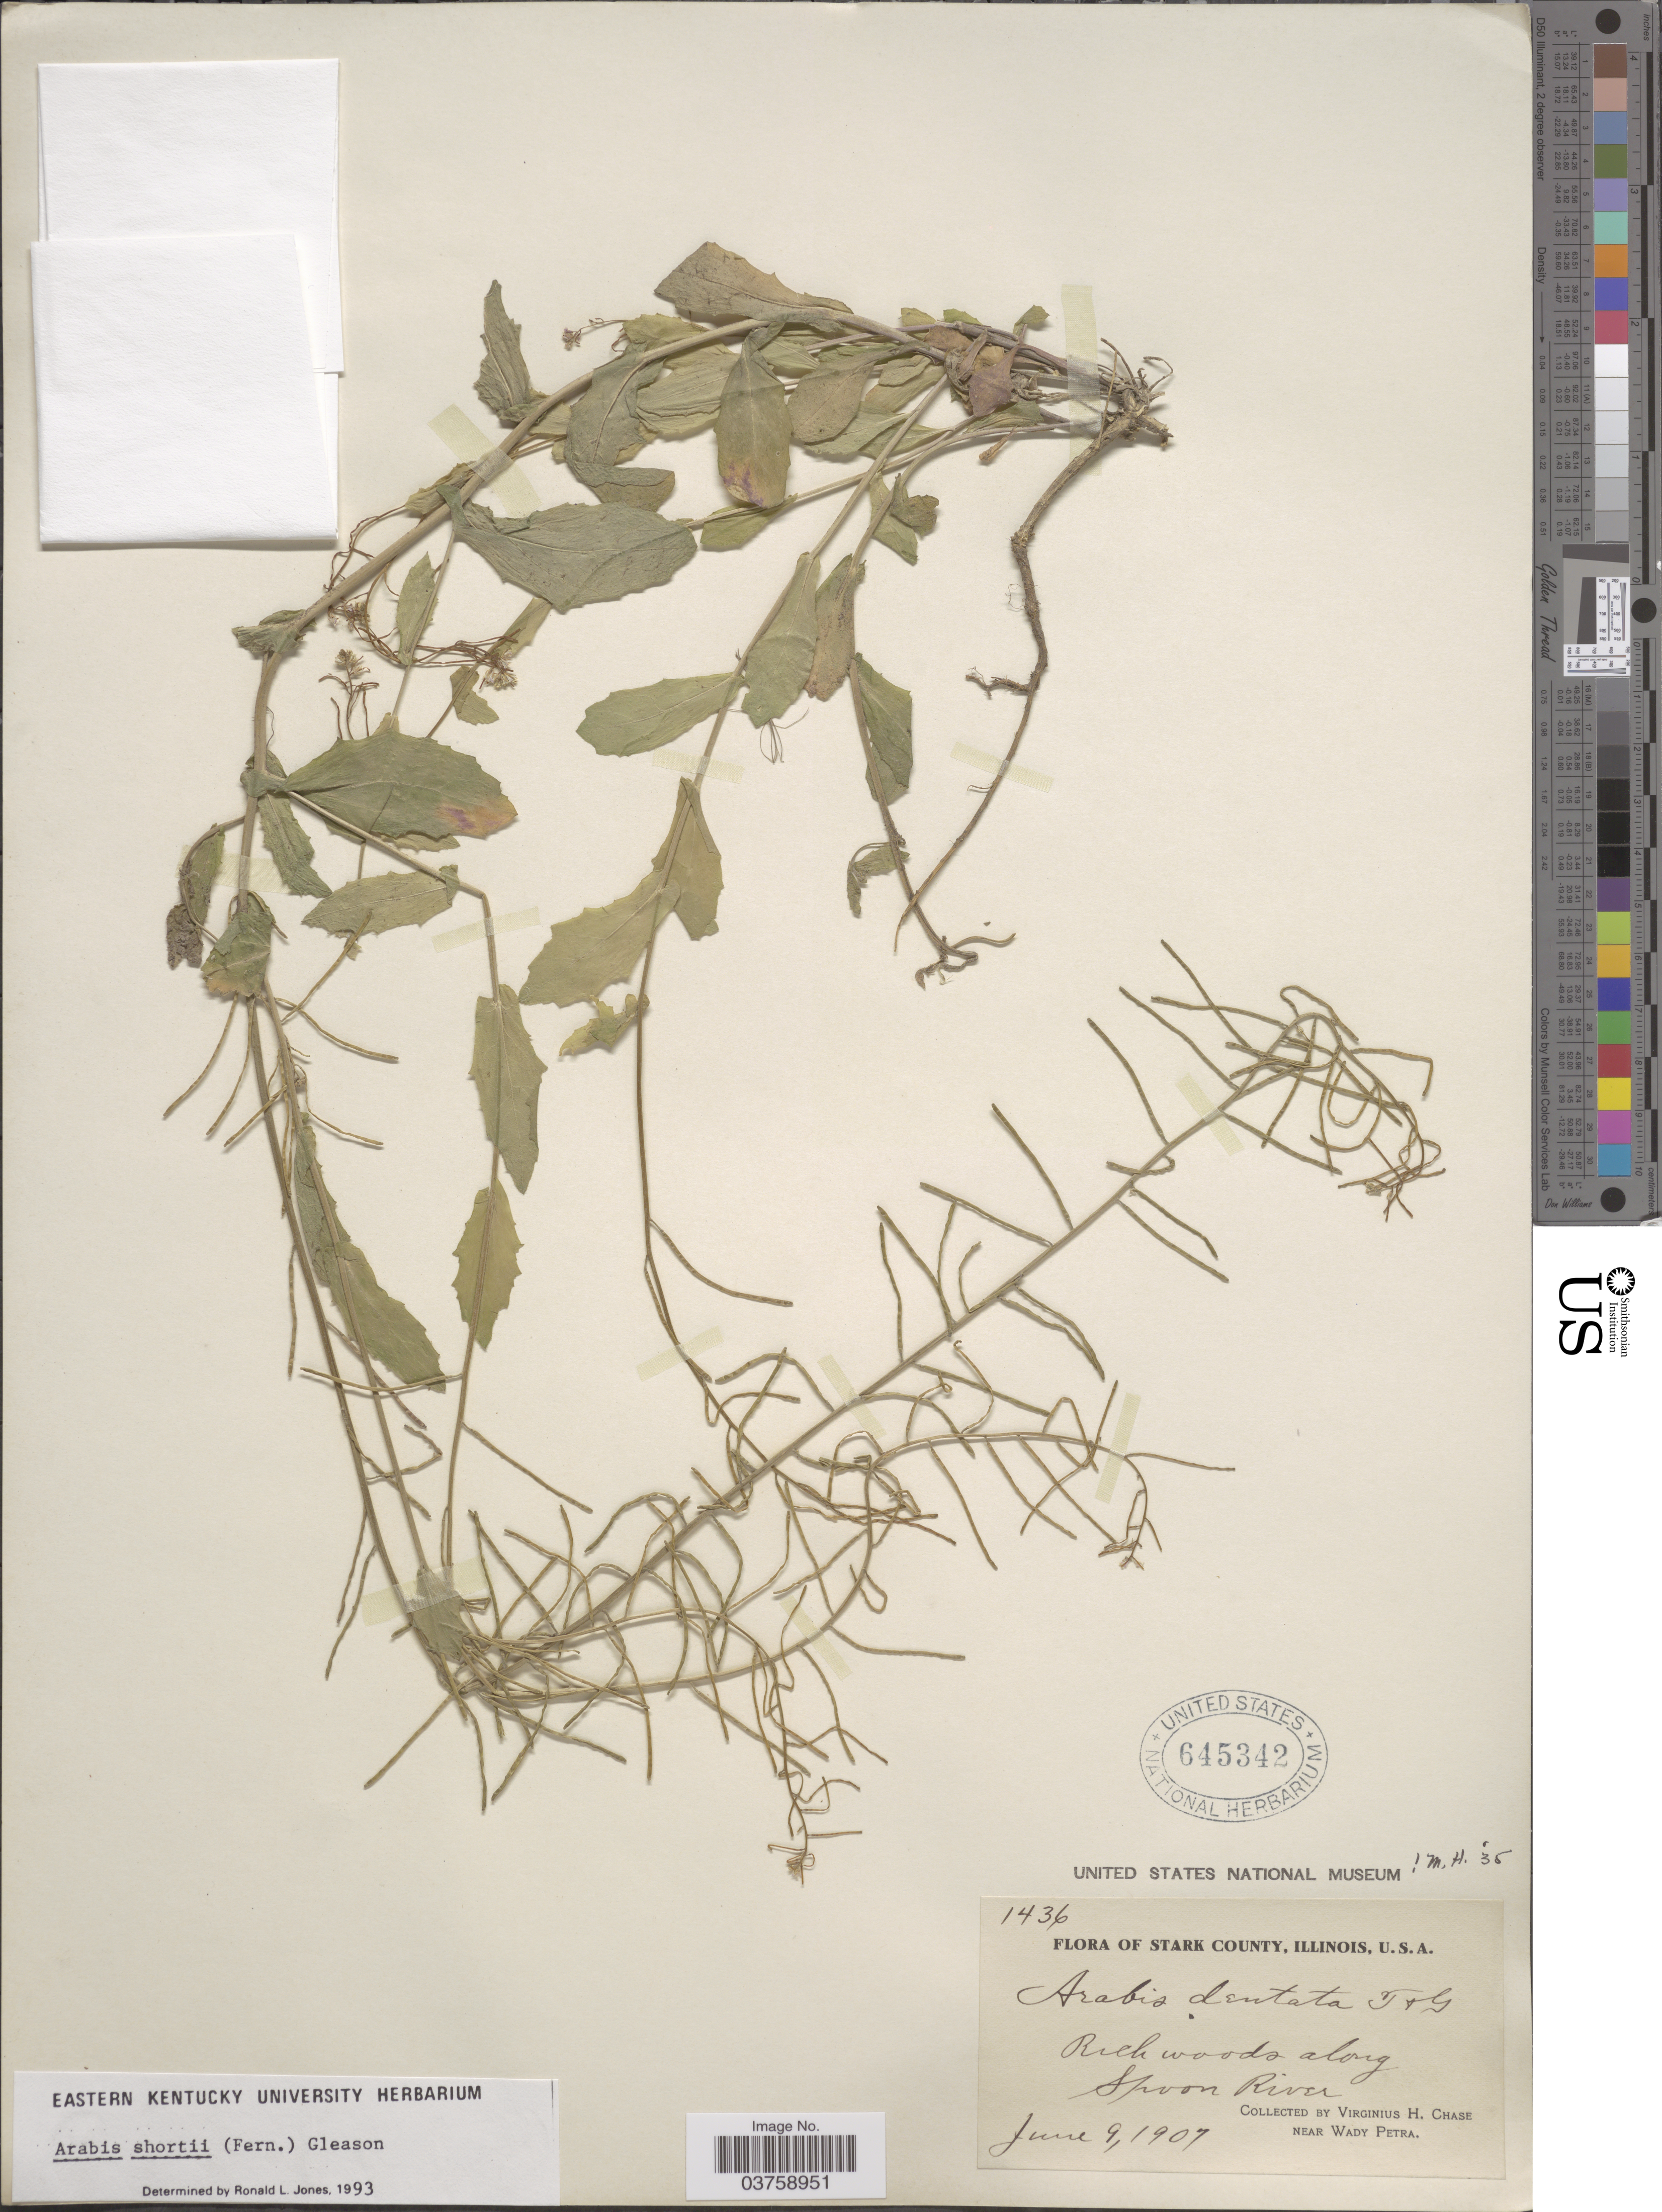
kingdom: Plantae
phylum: Tracheophyta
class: Magnoliopsida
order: Brassicales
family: Brassicaceae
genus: Arabis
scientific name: Arabis shortii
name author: (Fernald) Gleason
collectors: V. H. Chase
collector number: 1436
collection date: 1907-06-09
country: United States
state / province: Illinois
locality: Stark County. Rich woods along Spoon River. Near Wady Petra.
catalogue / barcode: US 645342